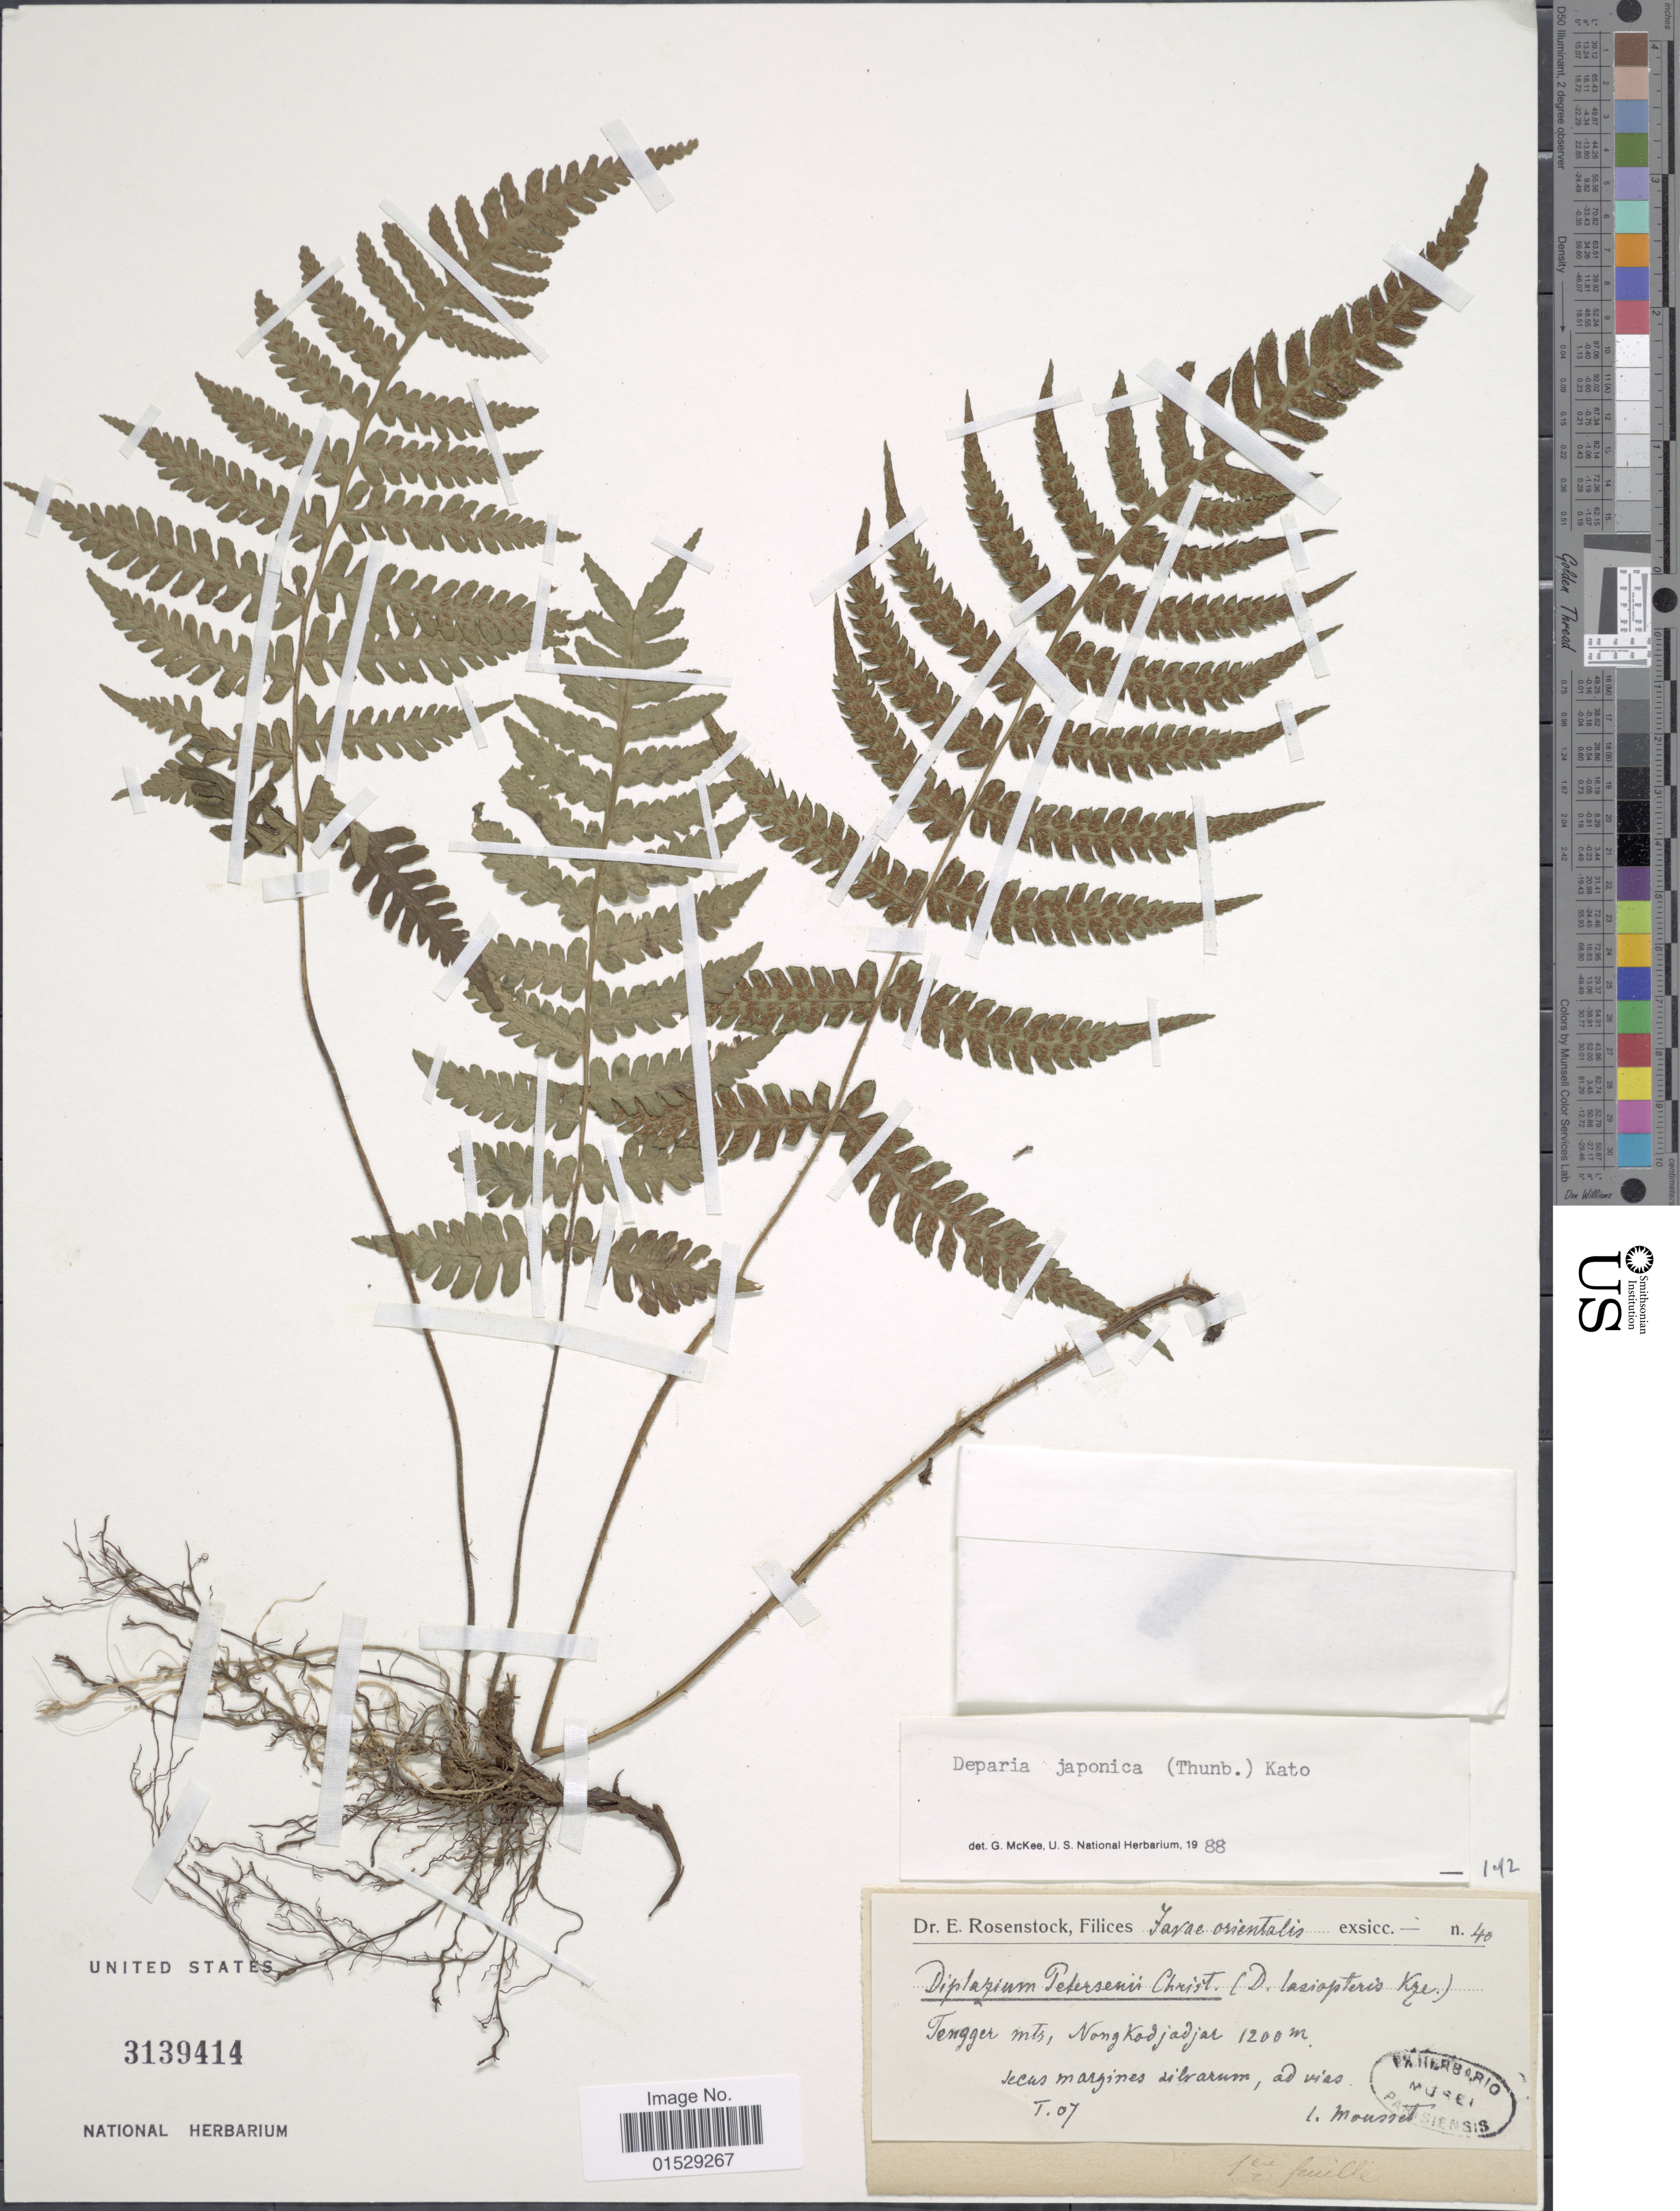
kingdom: Plantae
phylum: Tracheophyta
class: Polypodiopsida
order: Polypodiales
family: Athyriaceae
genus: Deparia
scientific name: Deparia japonica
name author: (Thunb.) M. Kato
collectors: Mousset, --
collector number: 40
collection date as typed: Transcribed d/m/y: /1/7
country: Indonesia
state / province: Java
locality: Tengger Mts., Nong Kadjadjar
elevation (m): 1200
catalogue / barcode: US 3139414